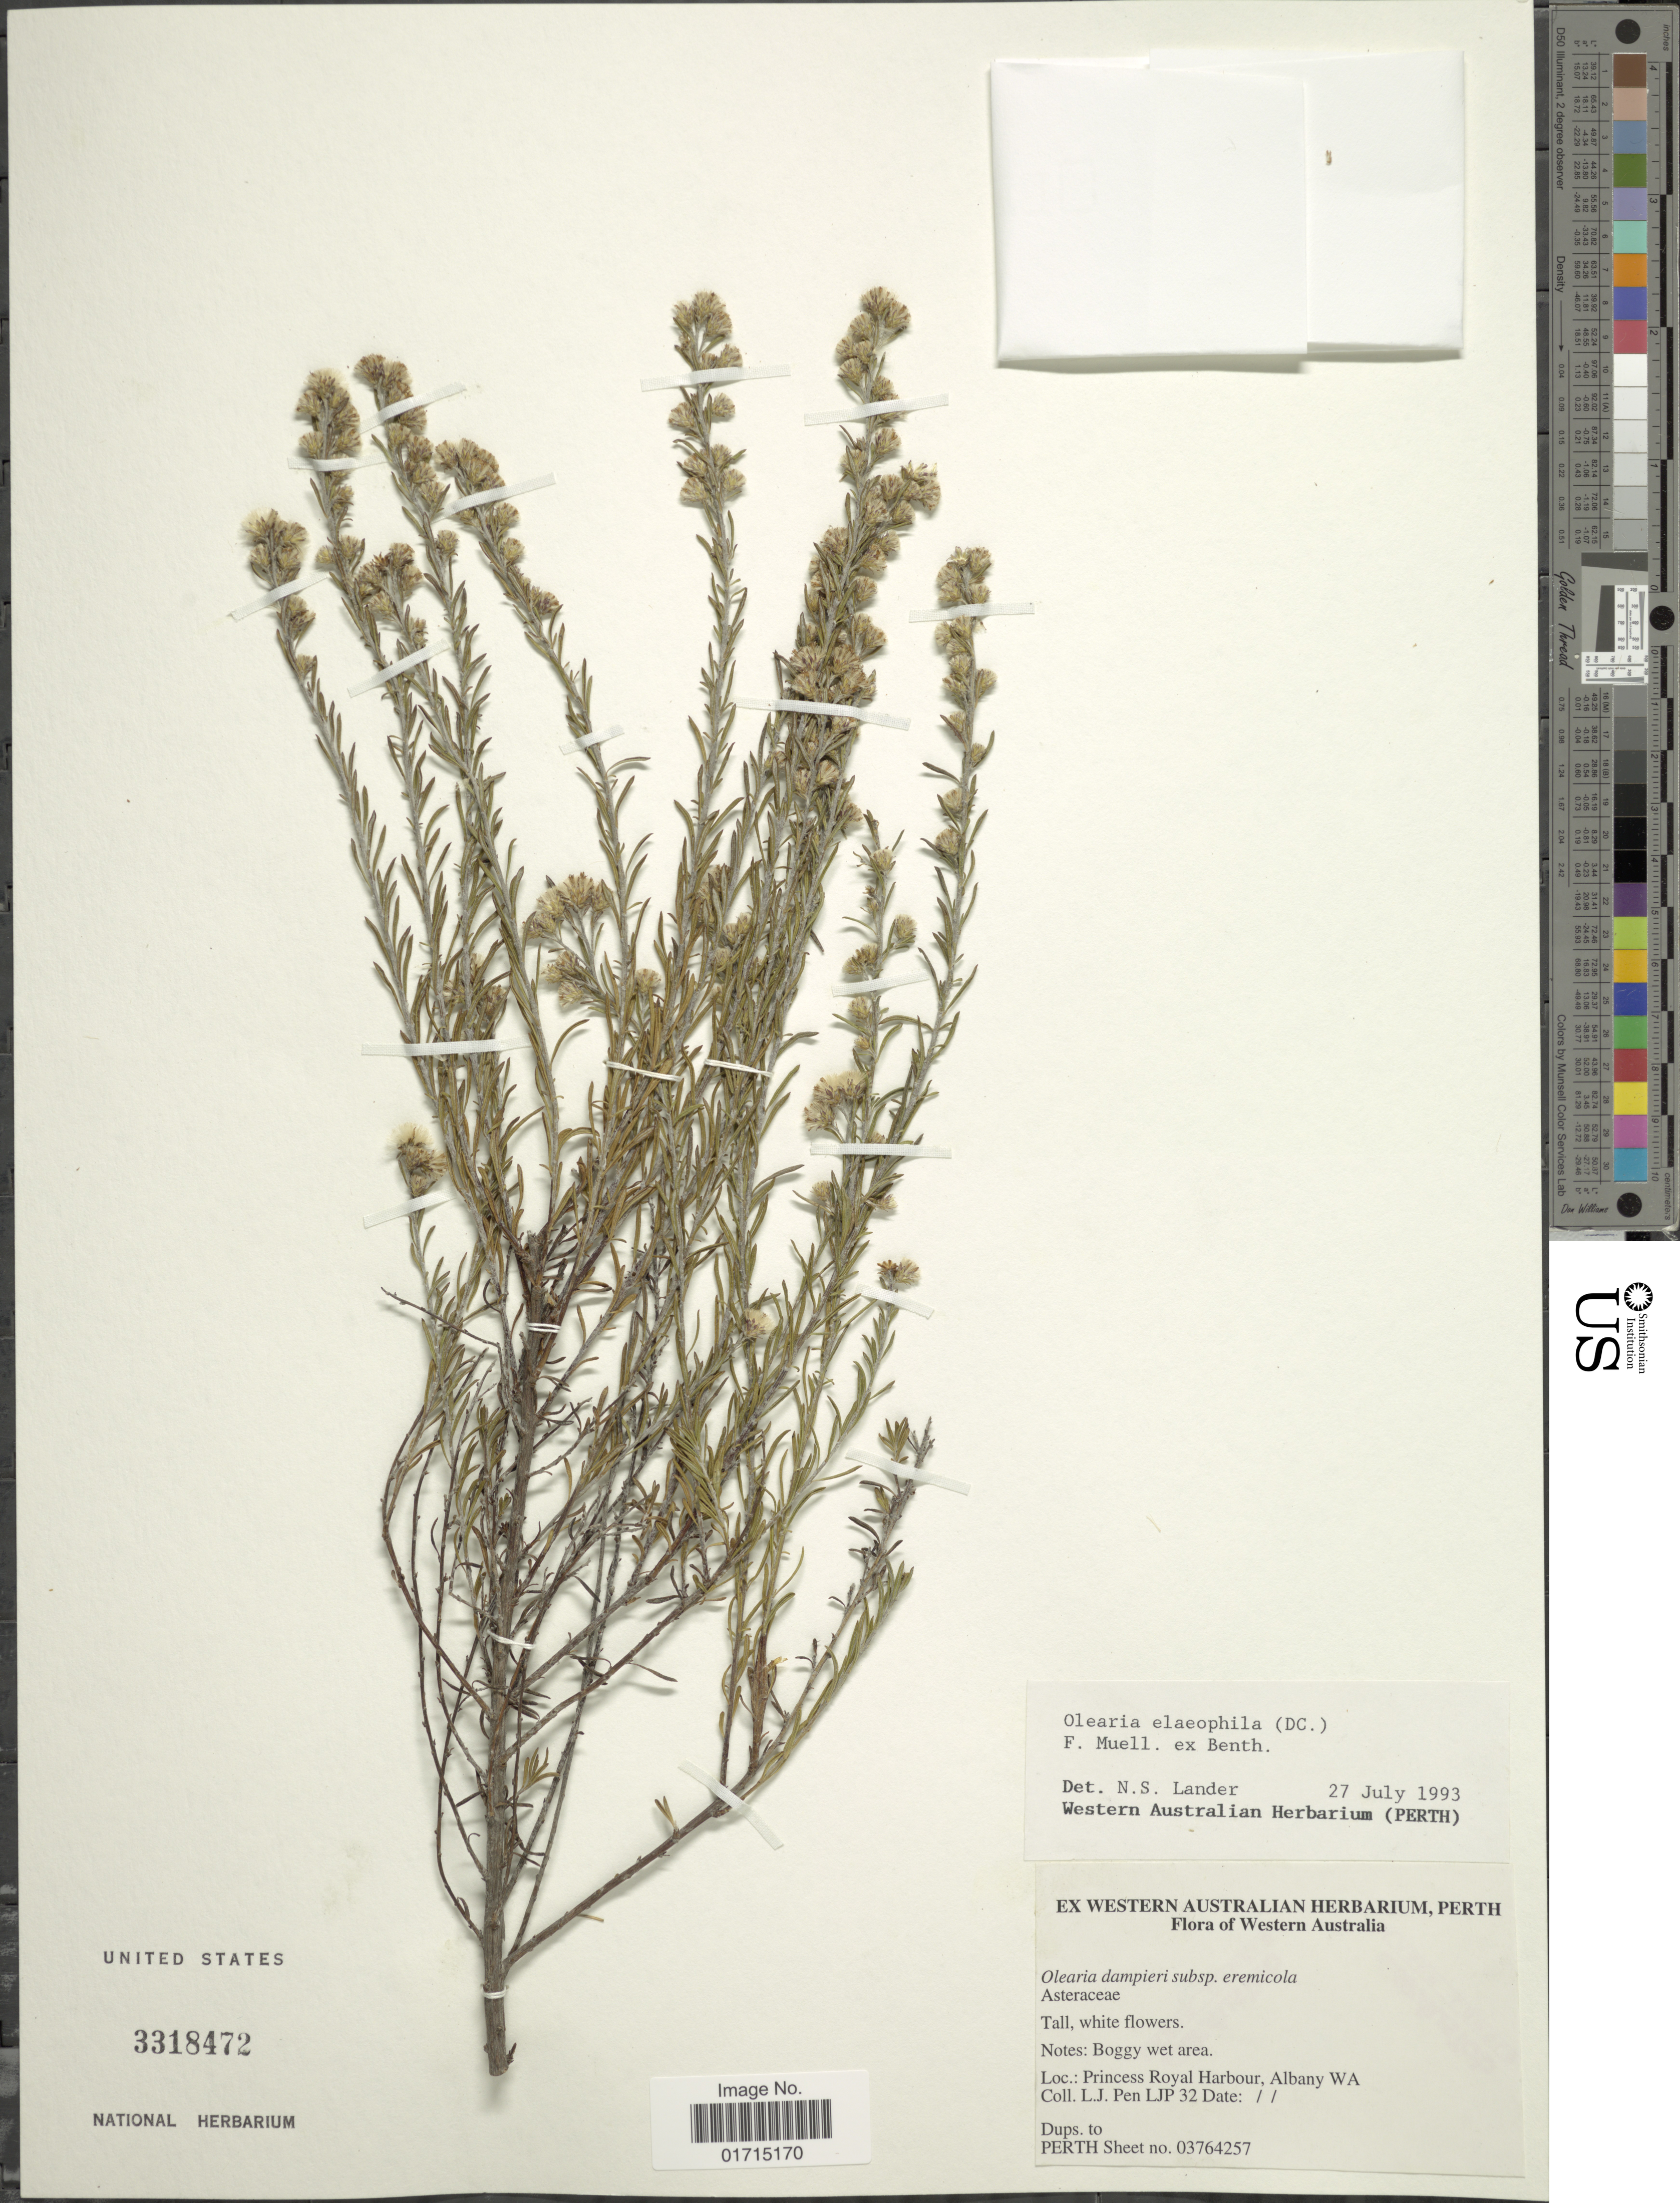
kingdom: Plantae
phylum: Tracheophyta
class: Magnoliopsida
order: Asterales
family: Asteraceae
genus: Olearia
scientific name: Olearia elaeophila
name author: (DC.) Benth.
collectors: L. Pen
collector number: LJP 32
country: Australia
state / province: Western Australia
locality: Western Australia. Princess Royal Harbour, Albany WA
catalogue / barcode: US 33158472